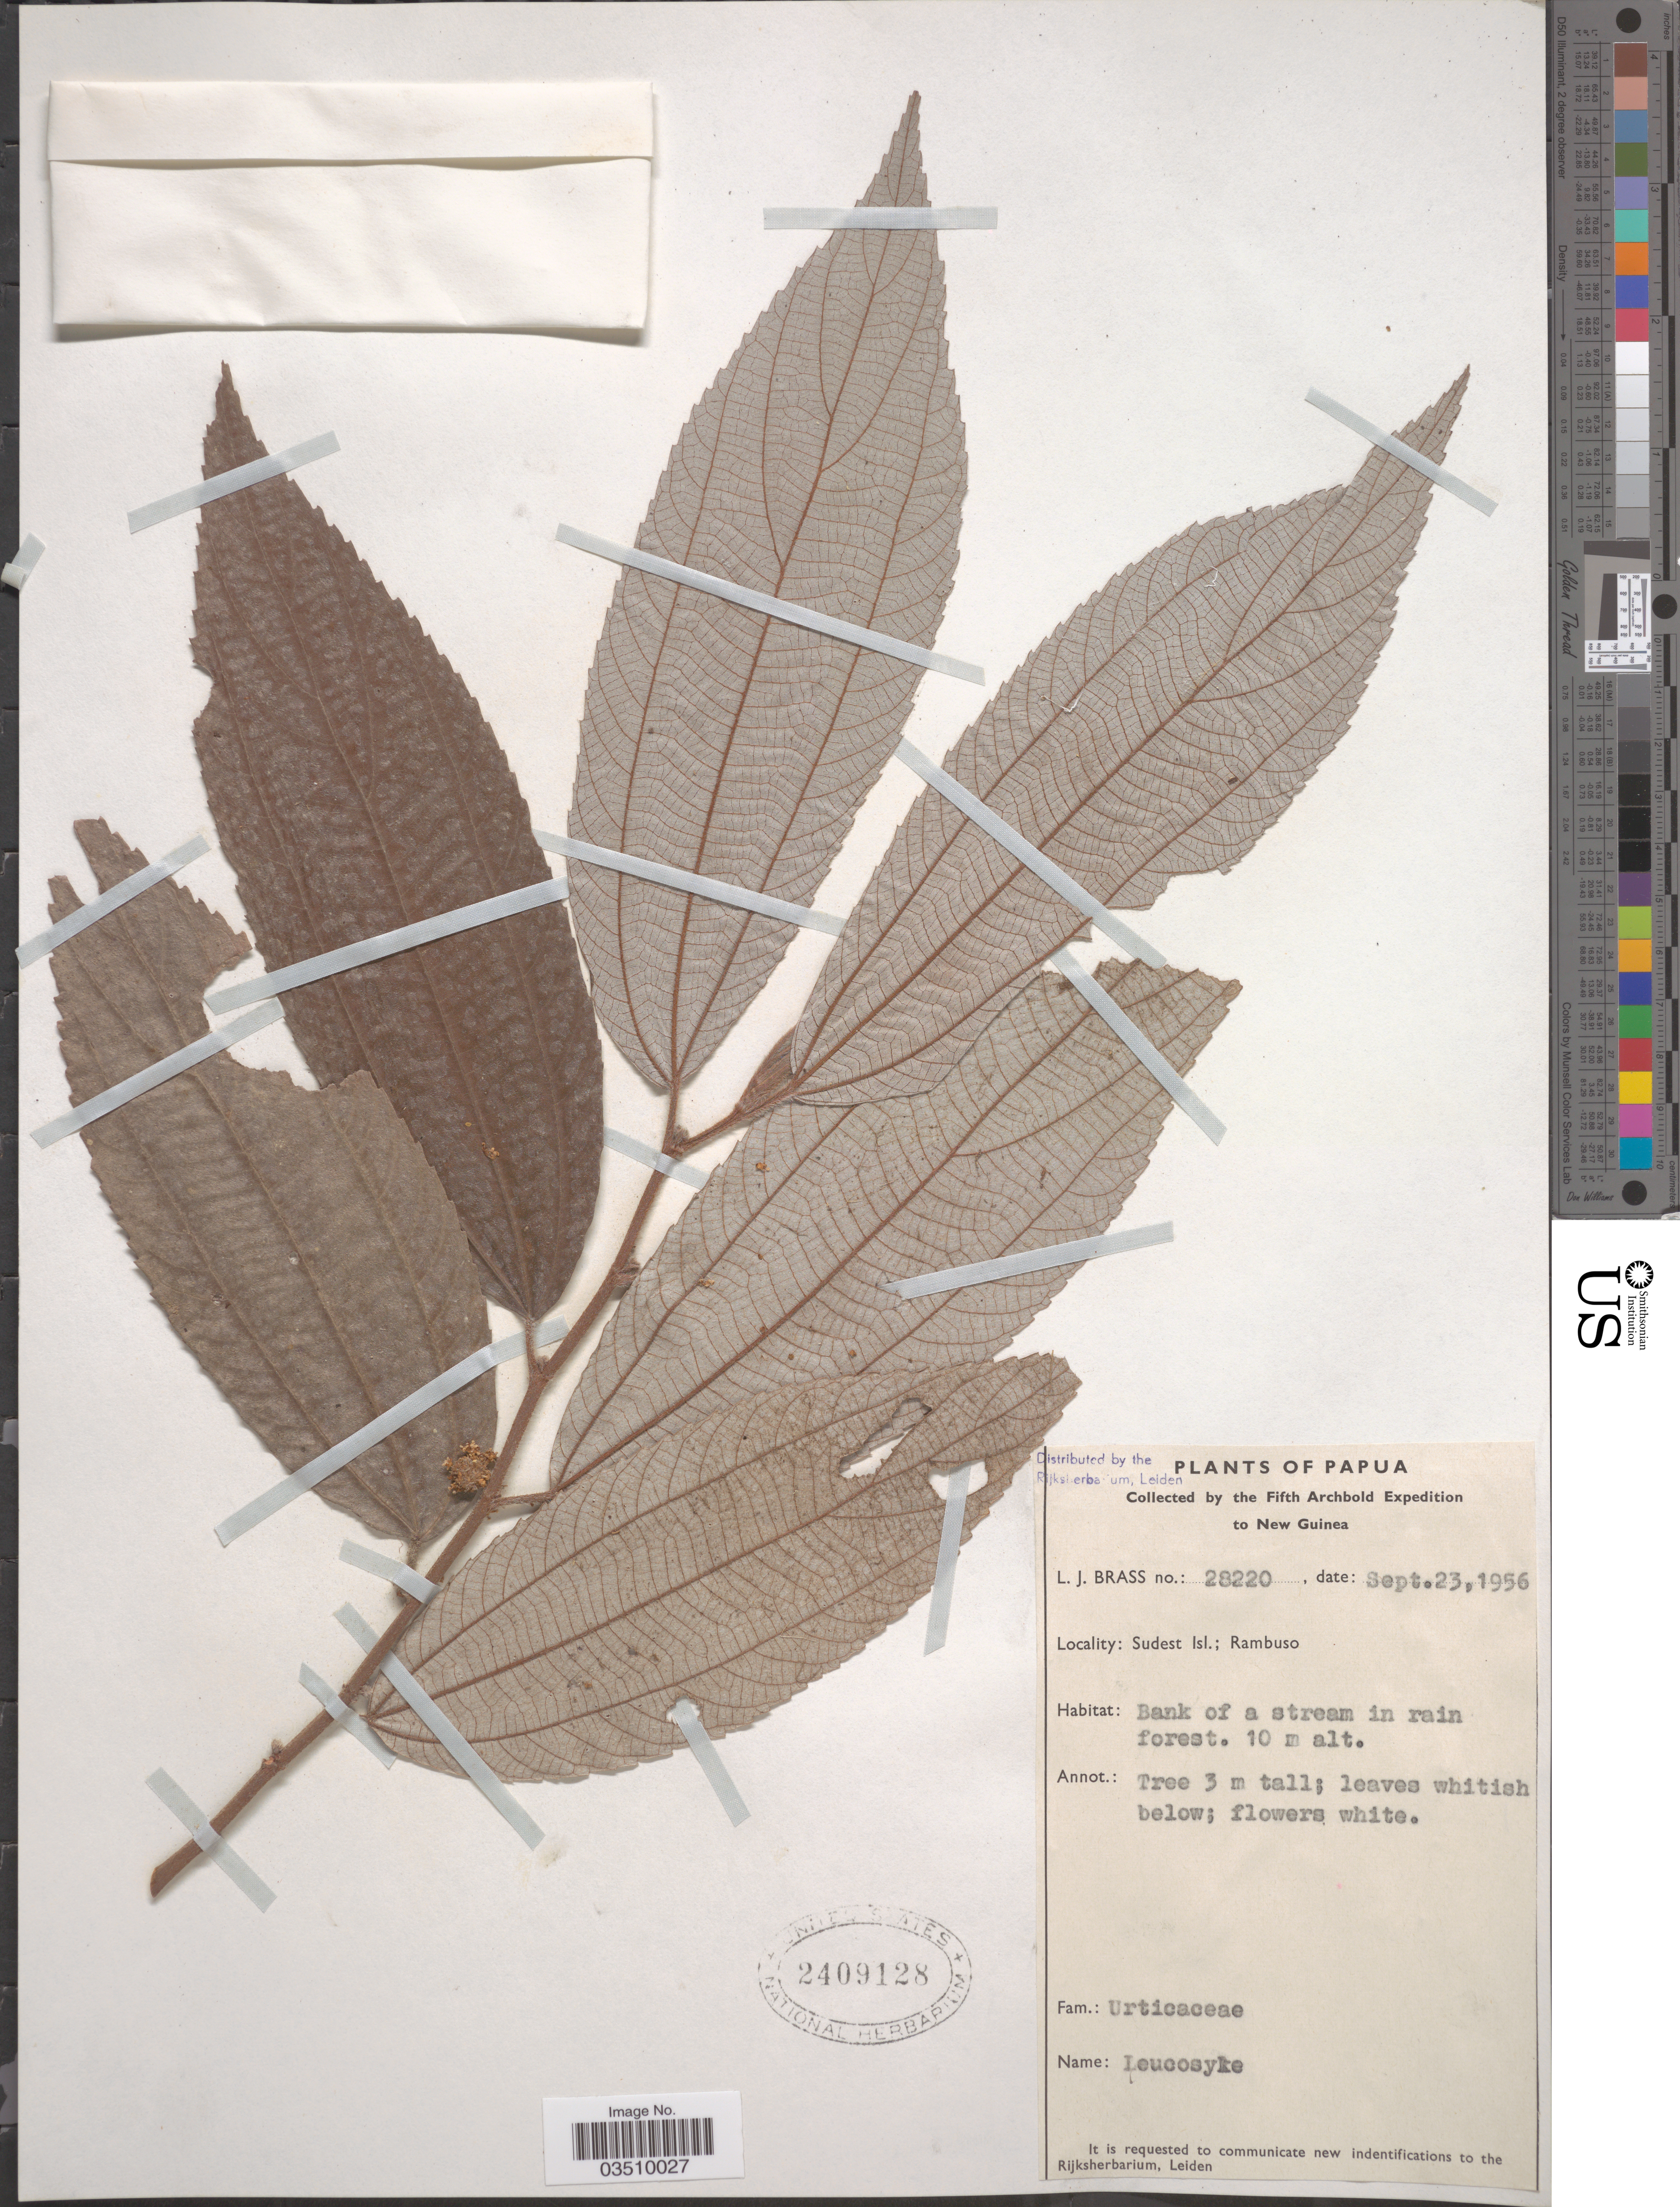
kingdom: Plantae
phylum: Tracheophyta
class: Magnoliopsida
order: Rosales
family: Urticaceae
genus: Leucosyke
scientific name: Leucosyke sp.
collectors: L. J. Brass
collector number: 28220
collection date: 1956-09-23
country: Papua New Guinea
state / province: Milne Bay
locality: Papua. New Guinea. Sudest Isl.; Rambuso.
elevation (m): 10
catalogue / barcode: US 2409128